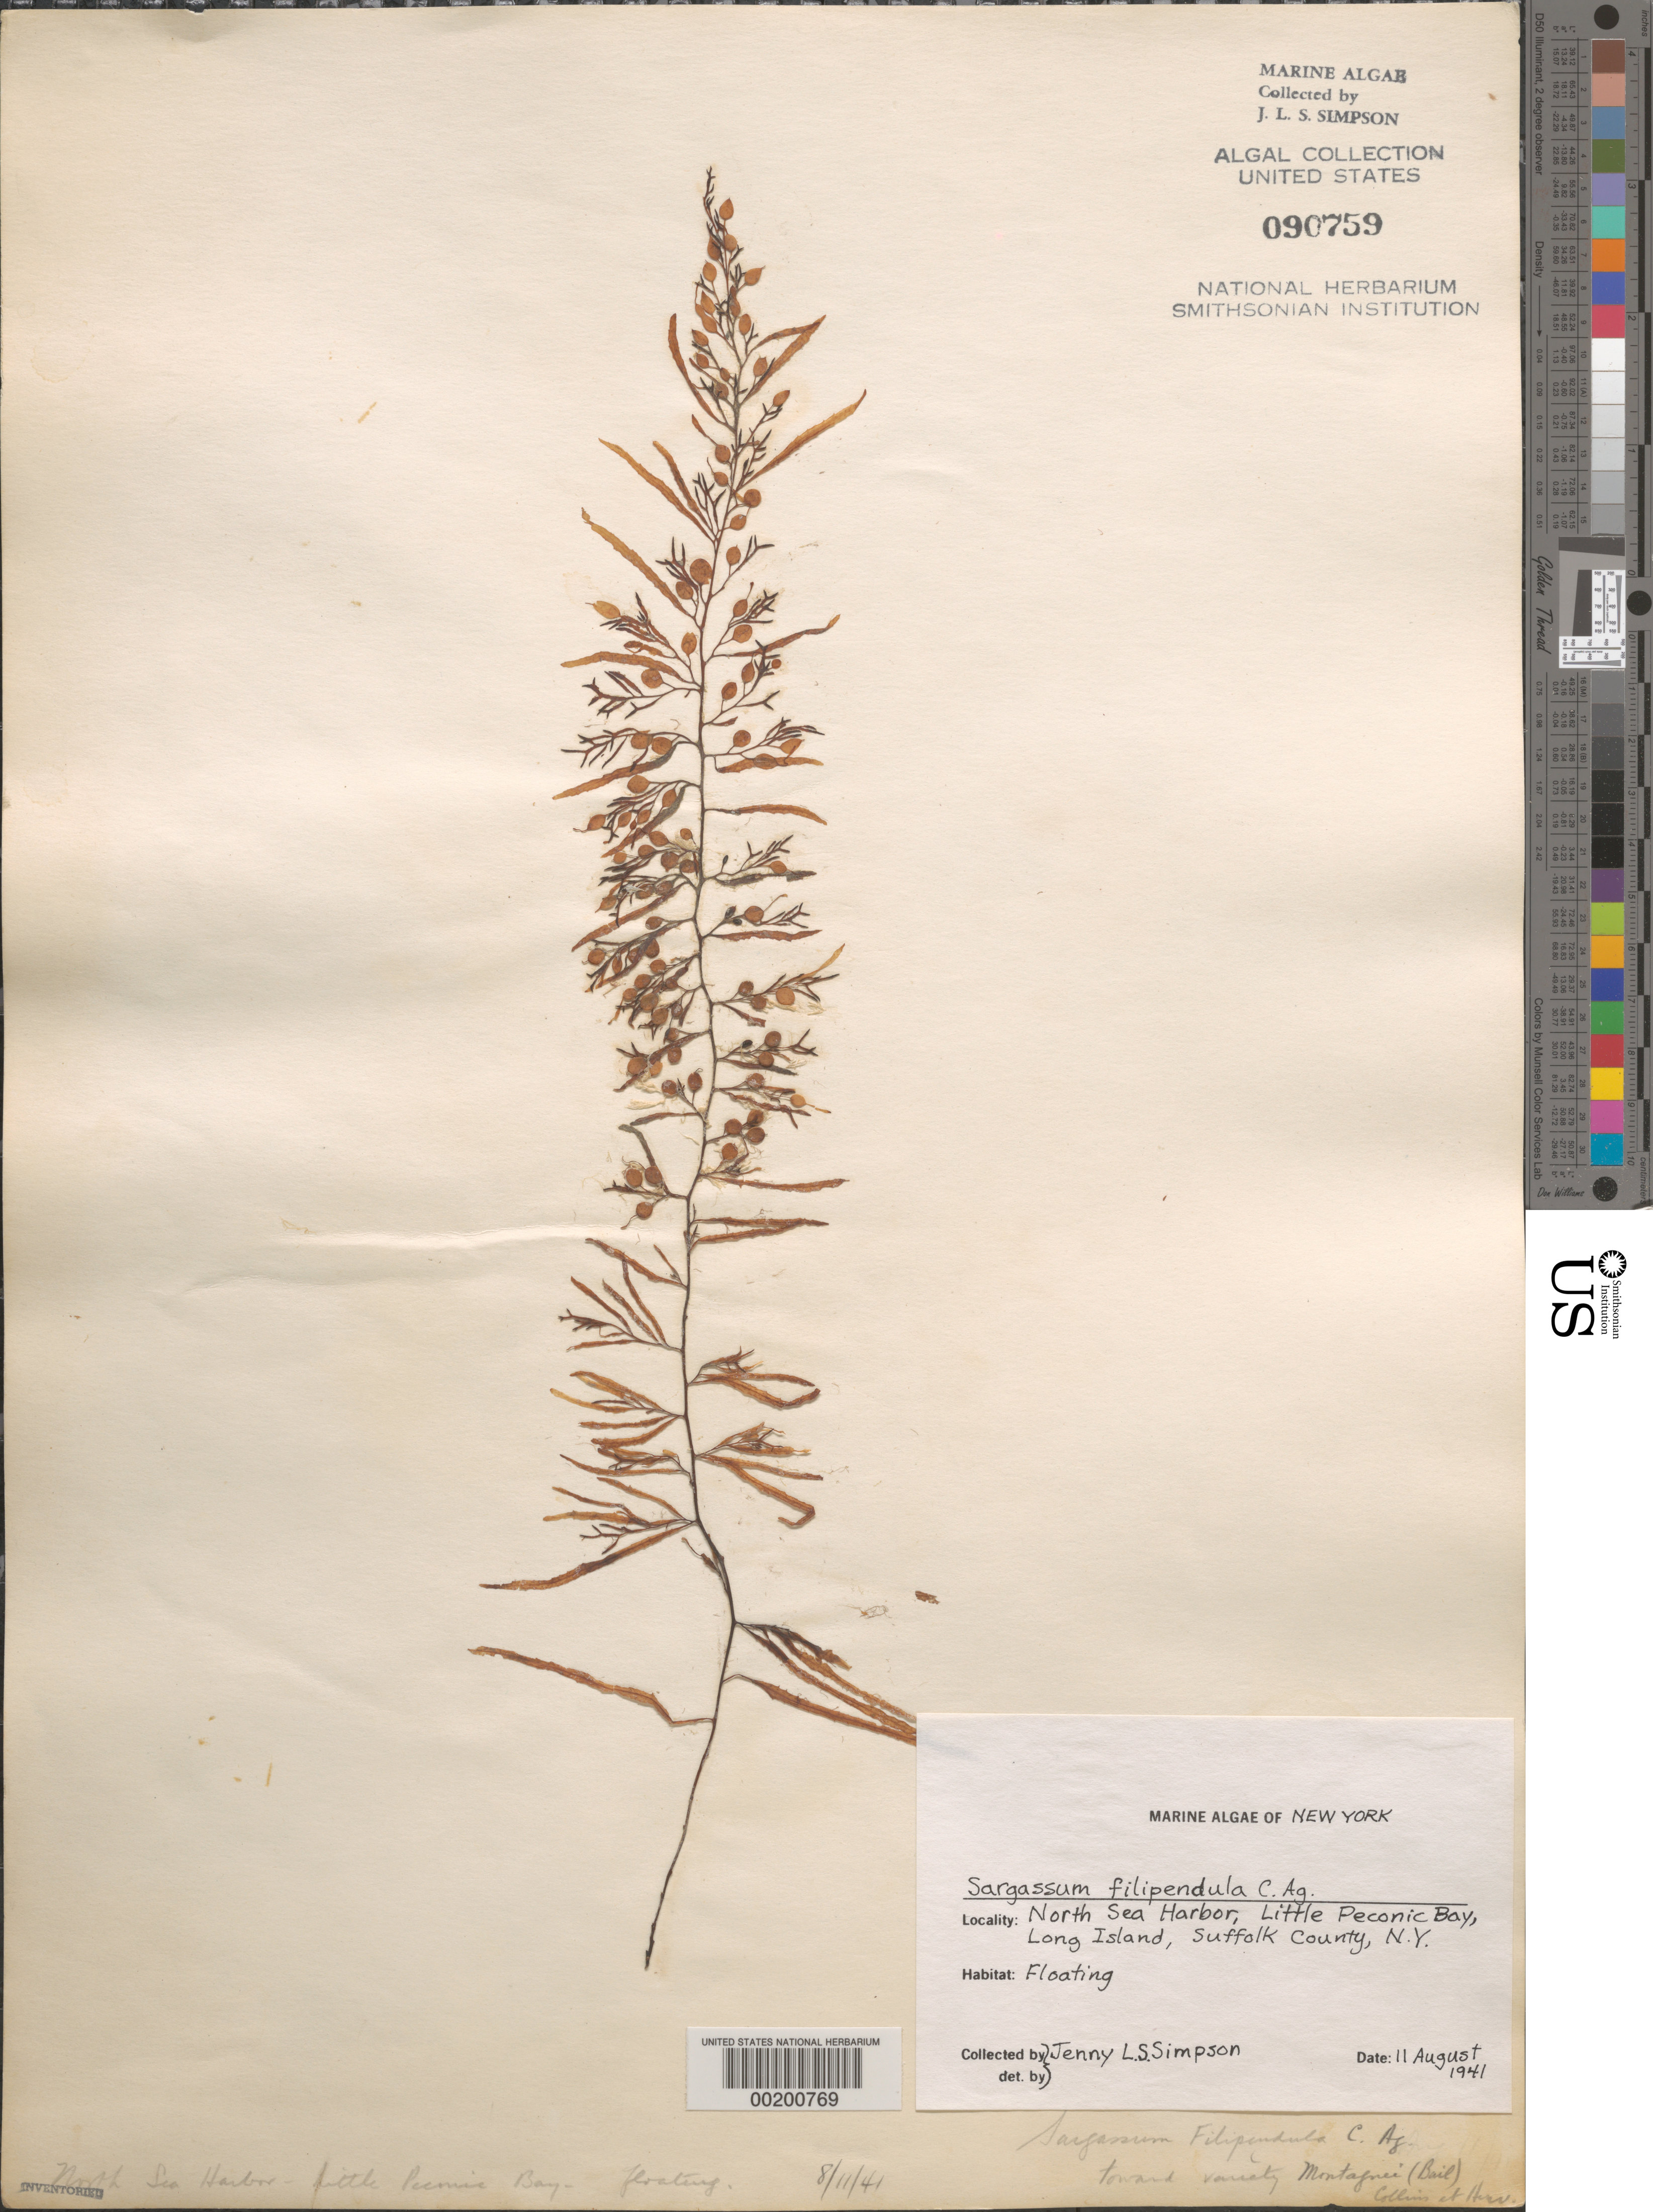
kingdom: Chromista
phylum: Ochrophyta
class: Phaeophyceae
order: Fucales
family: Sargassaceae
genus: Sargassum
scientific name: Sargassum filipendula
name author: C. Agardh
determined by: Simpson, J. L. S.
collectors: J. Simpson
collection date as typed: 11 Aug 1941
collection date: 1941-08-11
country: United States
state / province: New York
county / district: Suffolk County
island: Long Island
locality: North Sea Harbor, Little Peconic Bay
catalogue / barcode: US 90759